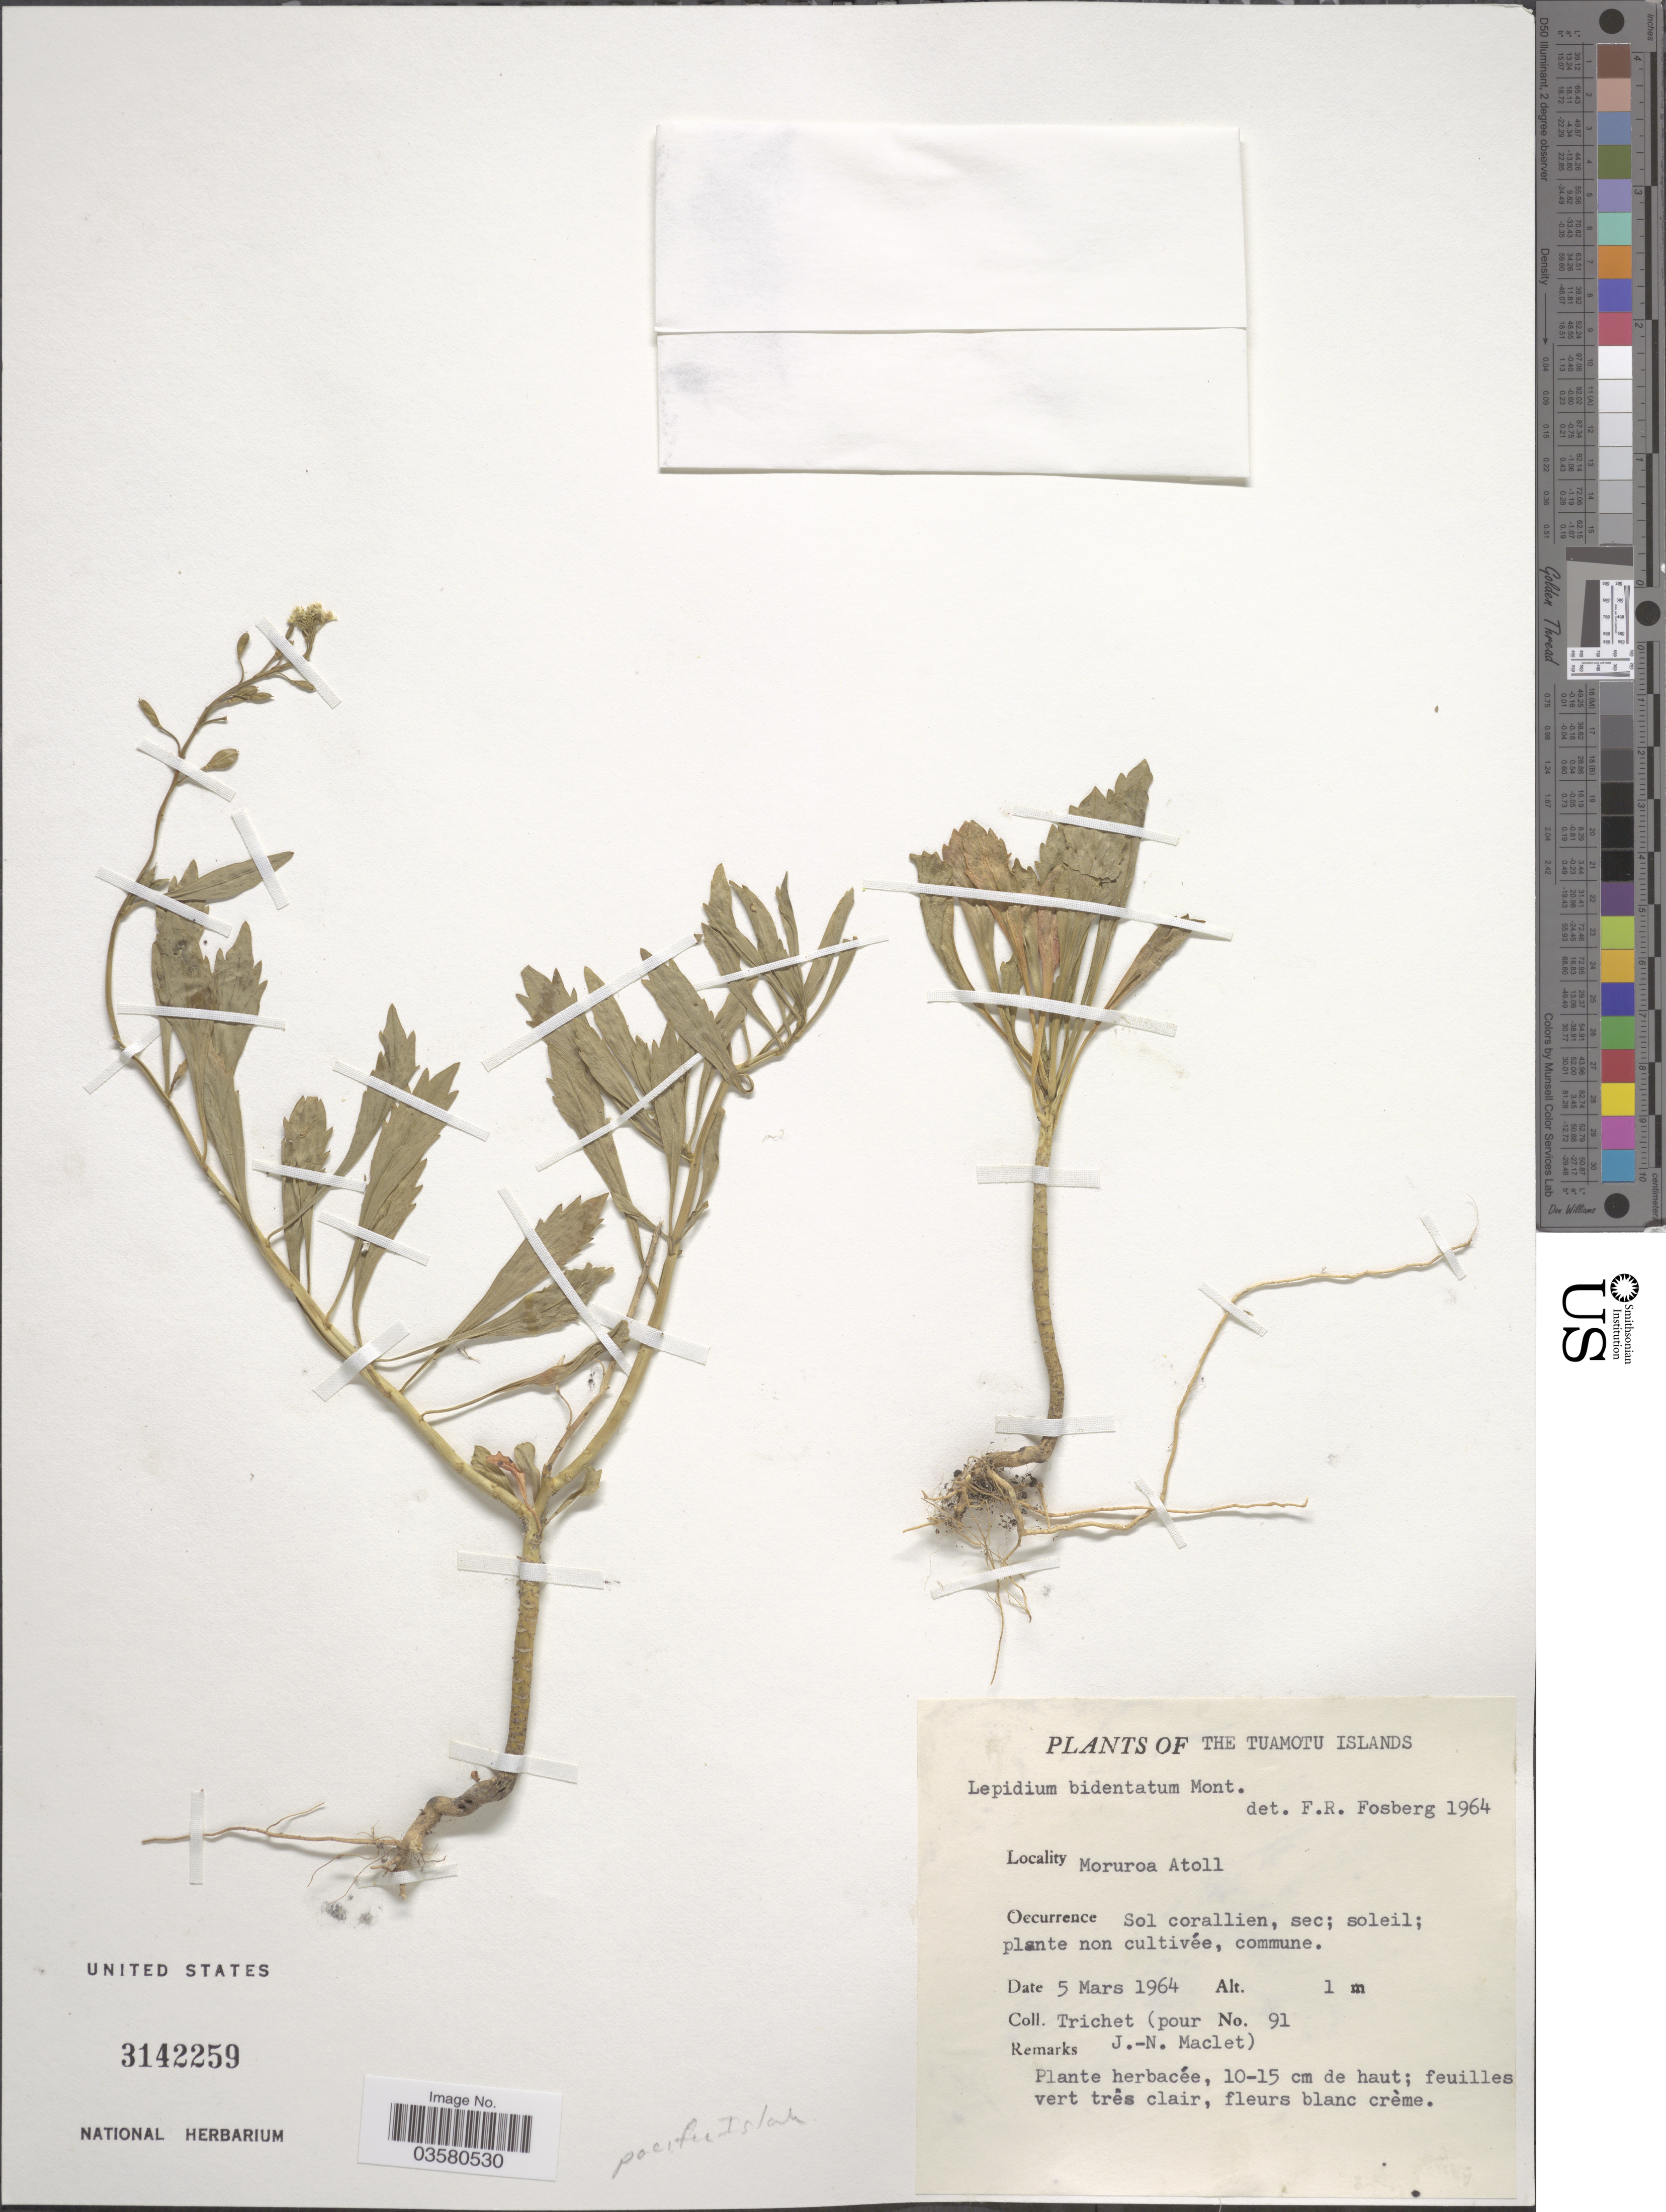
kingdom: Plantae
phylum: Tracheophyta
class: Magnoliopsida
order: Brassicales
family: Brassicaceae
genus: Lepidium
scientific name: Lepidium bidentatum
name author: Montin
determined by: Al-Shehbaz, I. A., (MO), Missouri Botanical Garden (UNITED STATES)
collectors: J. Maclet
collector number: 91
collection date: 1964-03-05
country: French Polynesia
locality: The Tuamotu Islands. Moruroa Atoll.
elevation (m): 1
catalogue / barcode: US 3142259